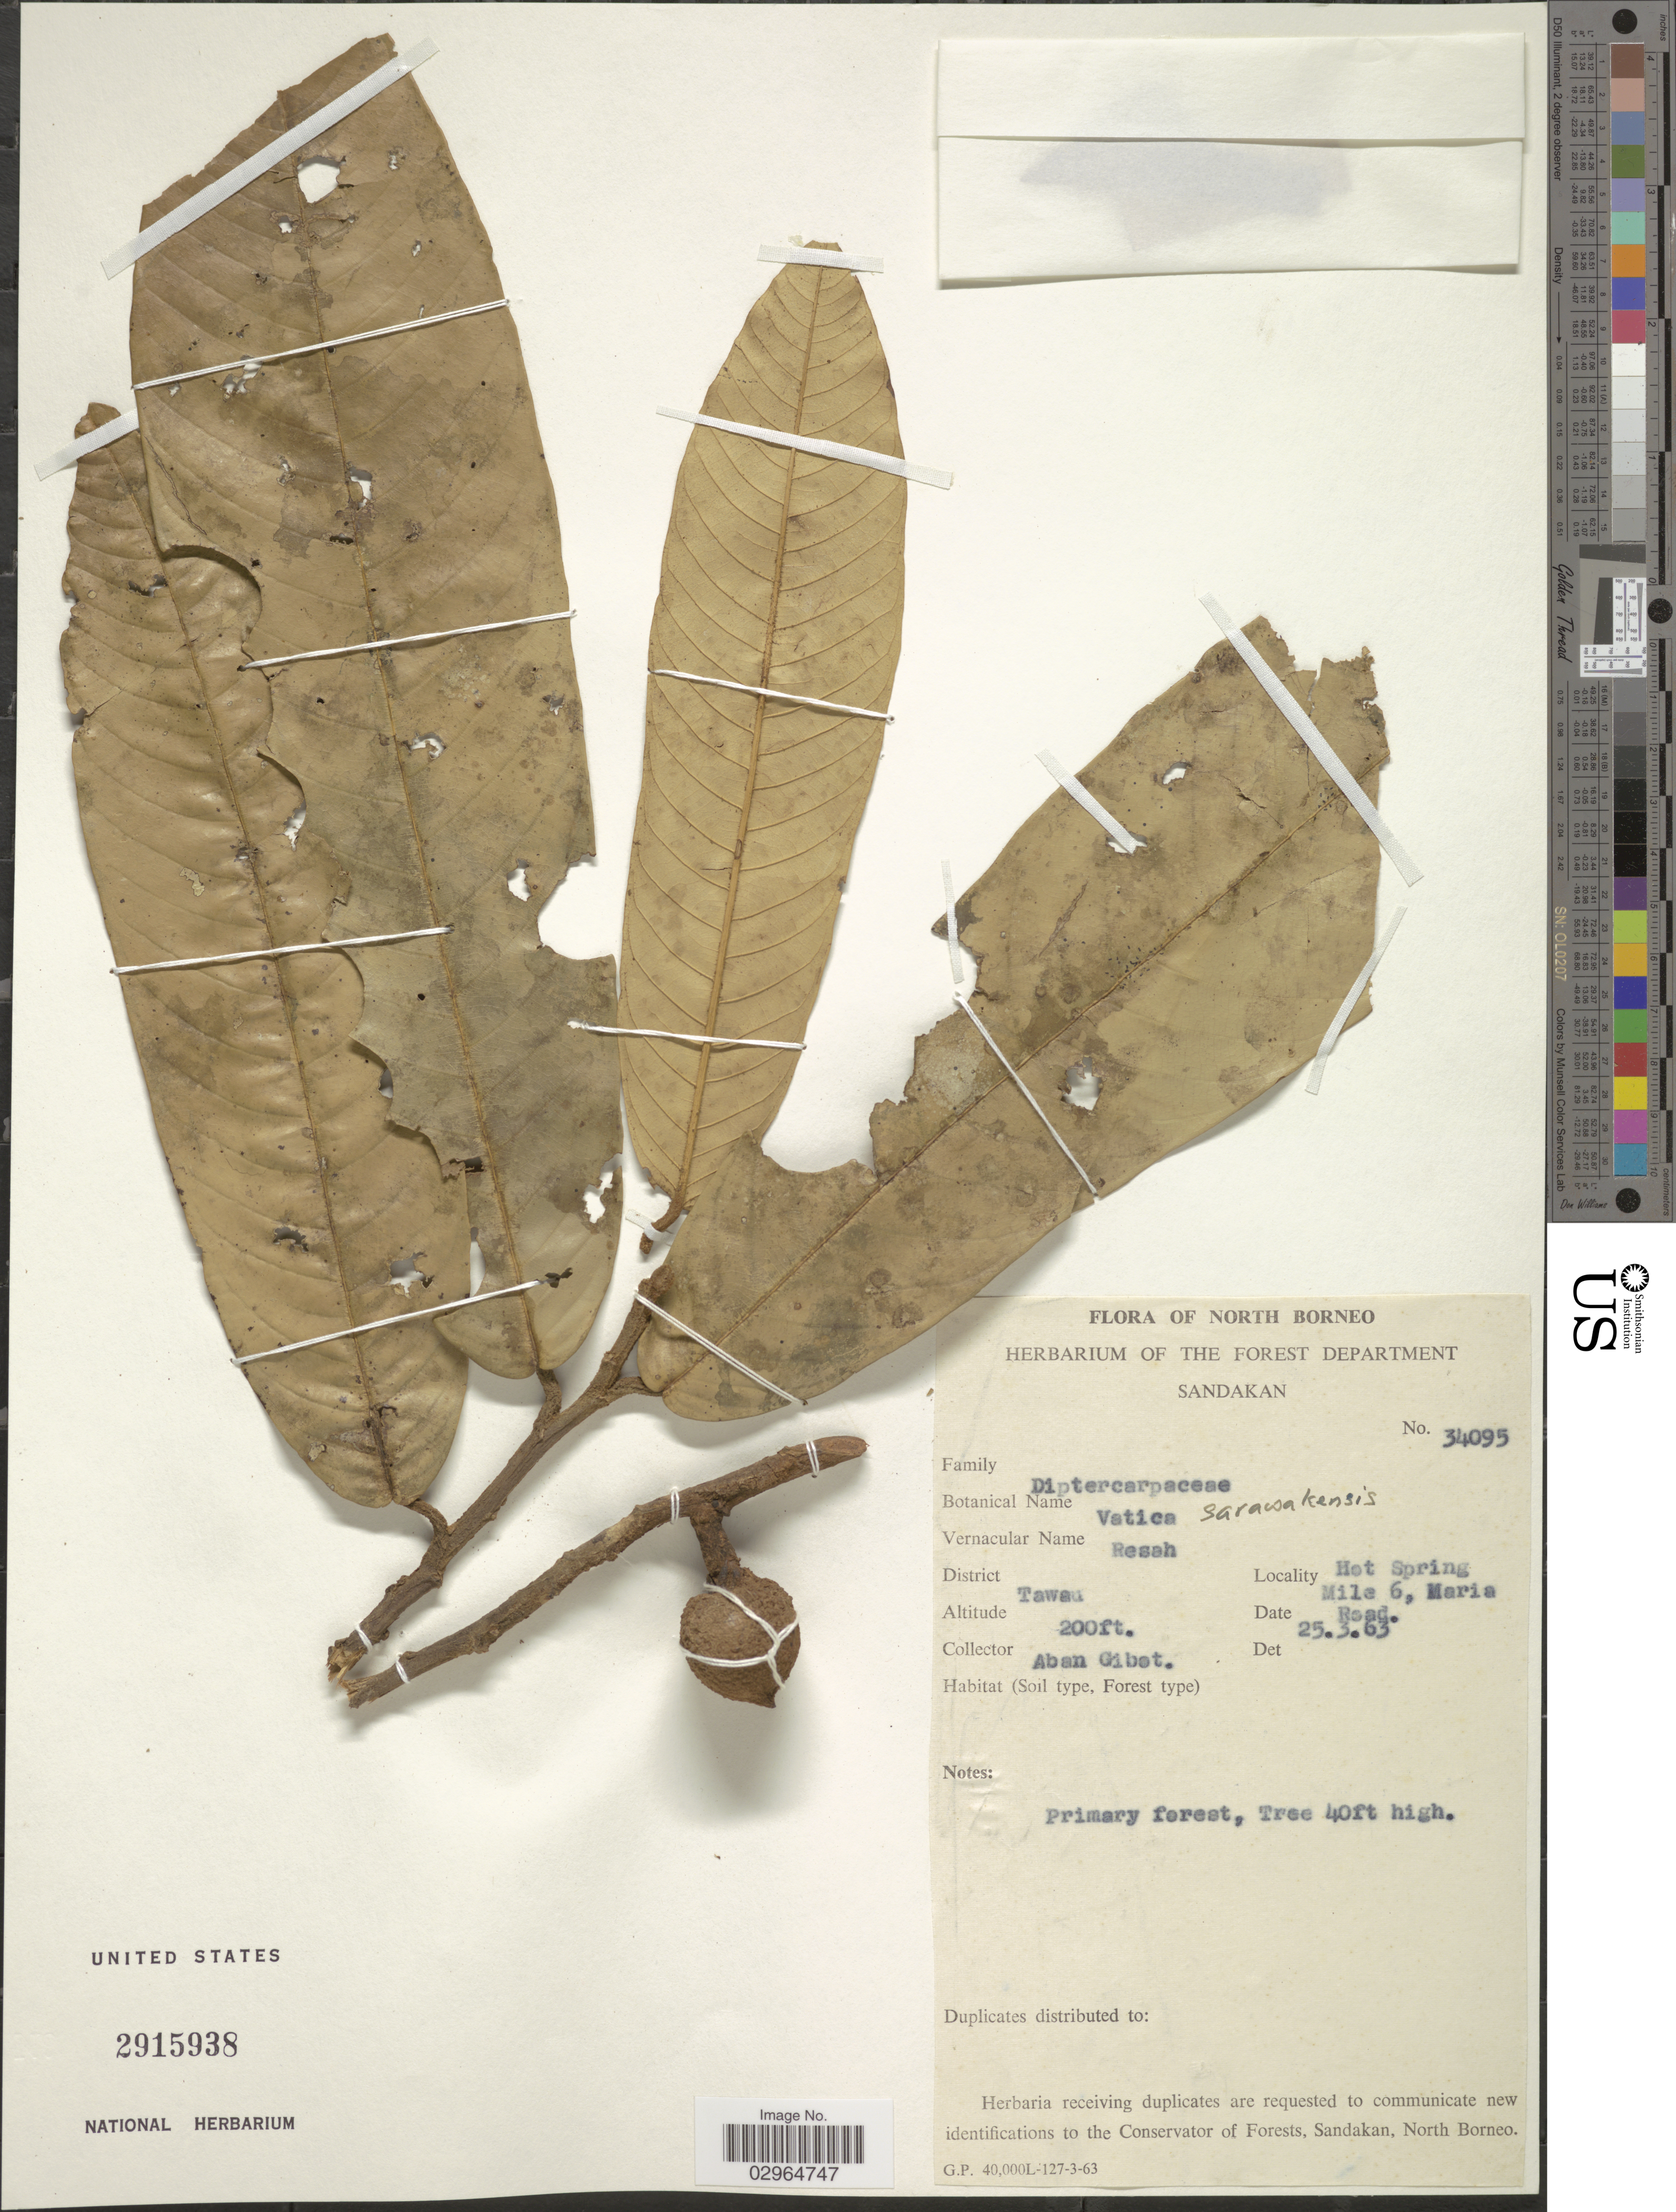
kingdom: Plantae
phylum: Tracheophyta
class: Magnoliopsida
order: Malvales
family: Dipterocarpaceae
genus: Vatica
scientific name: Vatica sarawakensis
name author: F. Heim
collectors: A. Gibot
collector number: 34095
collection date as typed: Transcribed d/m/y: 25/3/63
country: Malaysia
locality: North Borneo. District Tawan. Hot Spring Mile 6, Maria Road.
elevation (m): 61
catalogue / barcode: US 2915938